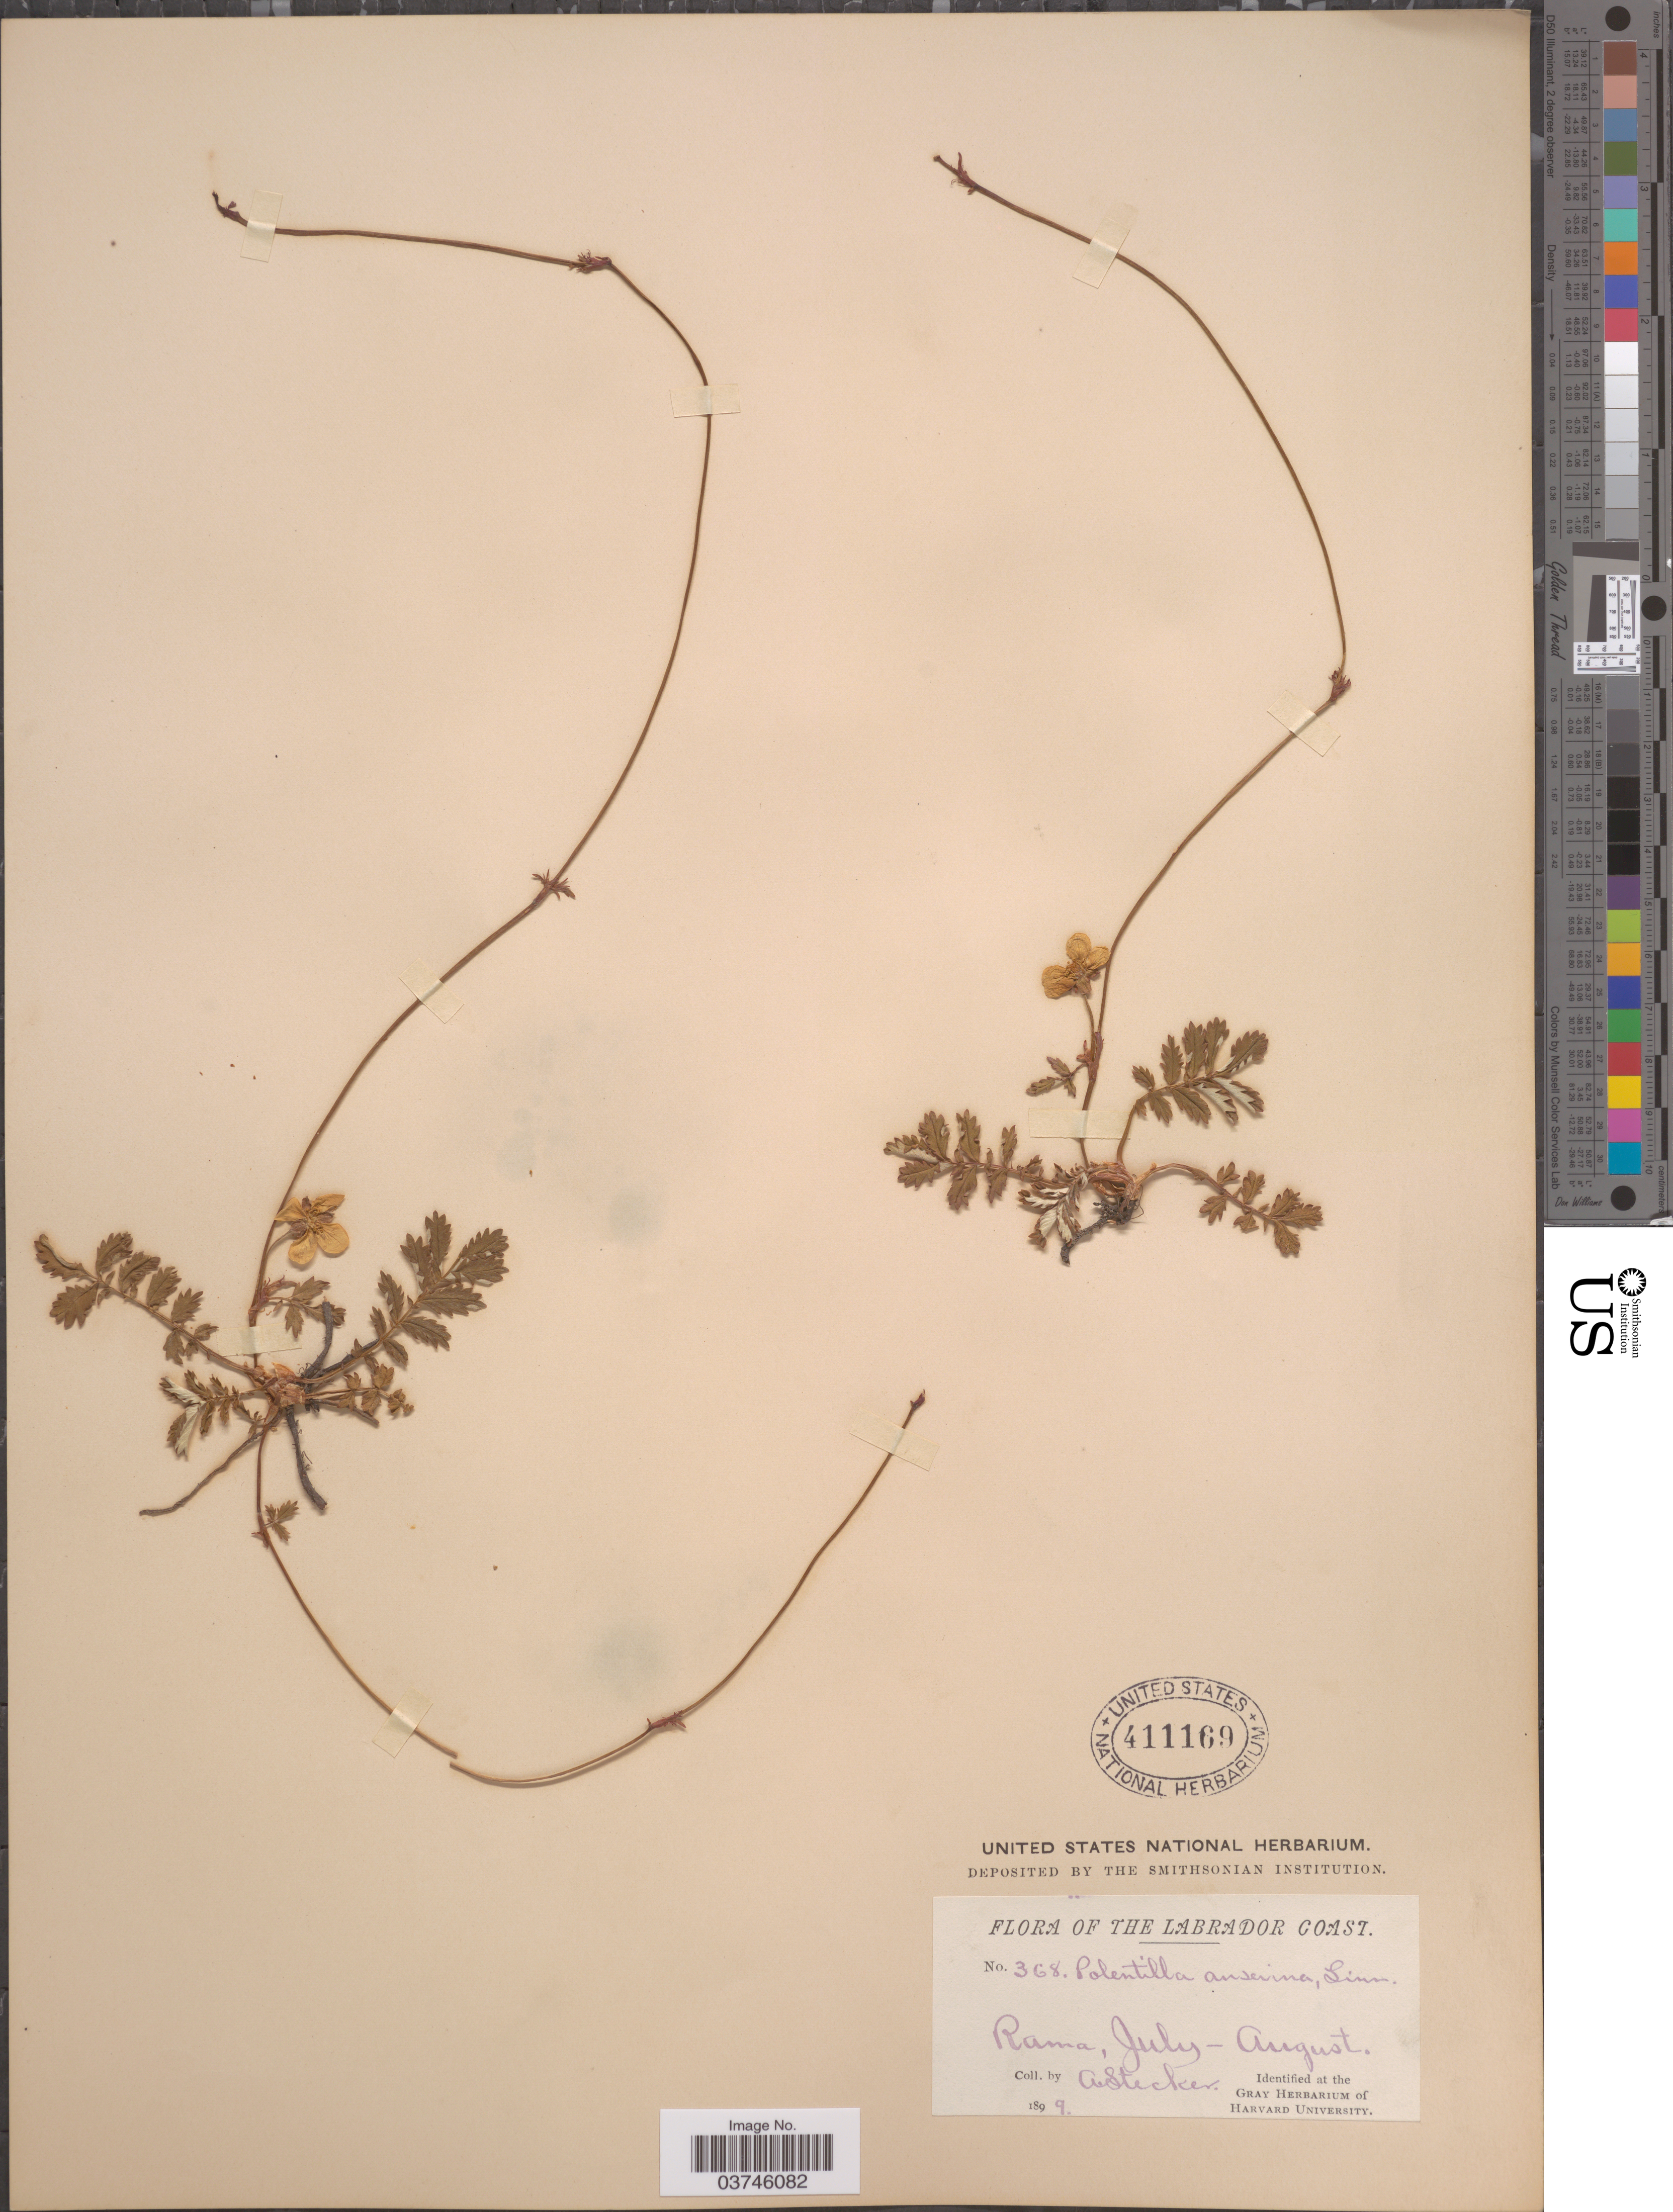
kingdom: Plantae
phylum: Tracheophyta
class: Magnoliopsida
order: Rosales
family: Rosaceae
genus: Argentina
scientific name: Argentina anserina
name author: (L.) Rydb.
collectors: A. Stecker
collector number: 368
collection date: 1899-07/1899-08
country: Canada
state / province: Newfoundland and Labrador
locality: Labrador Coast. Rama.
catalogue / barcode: US 411169